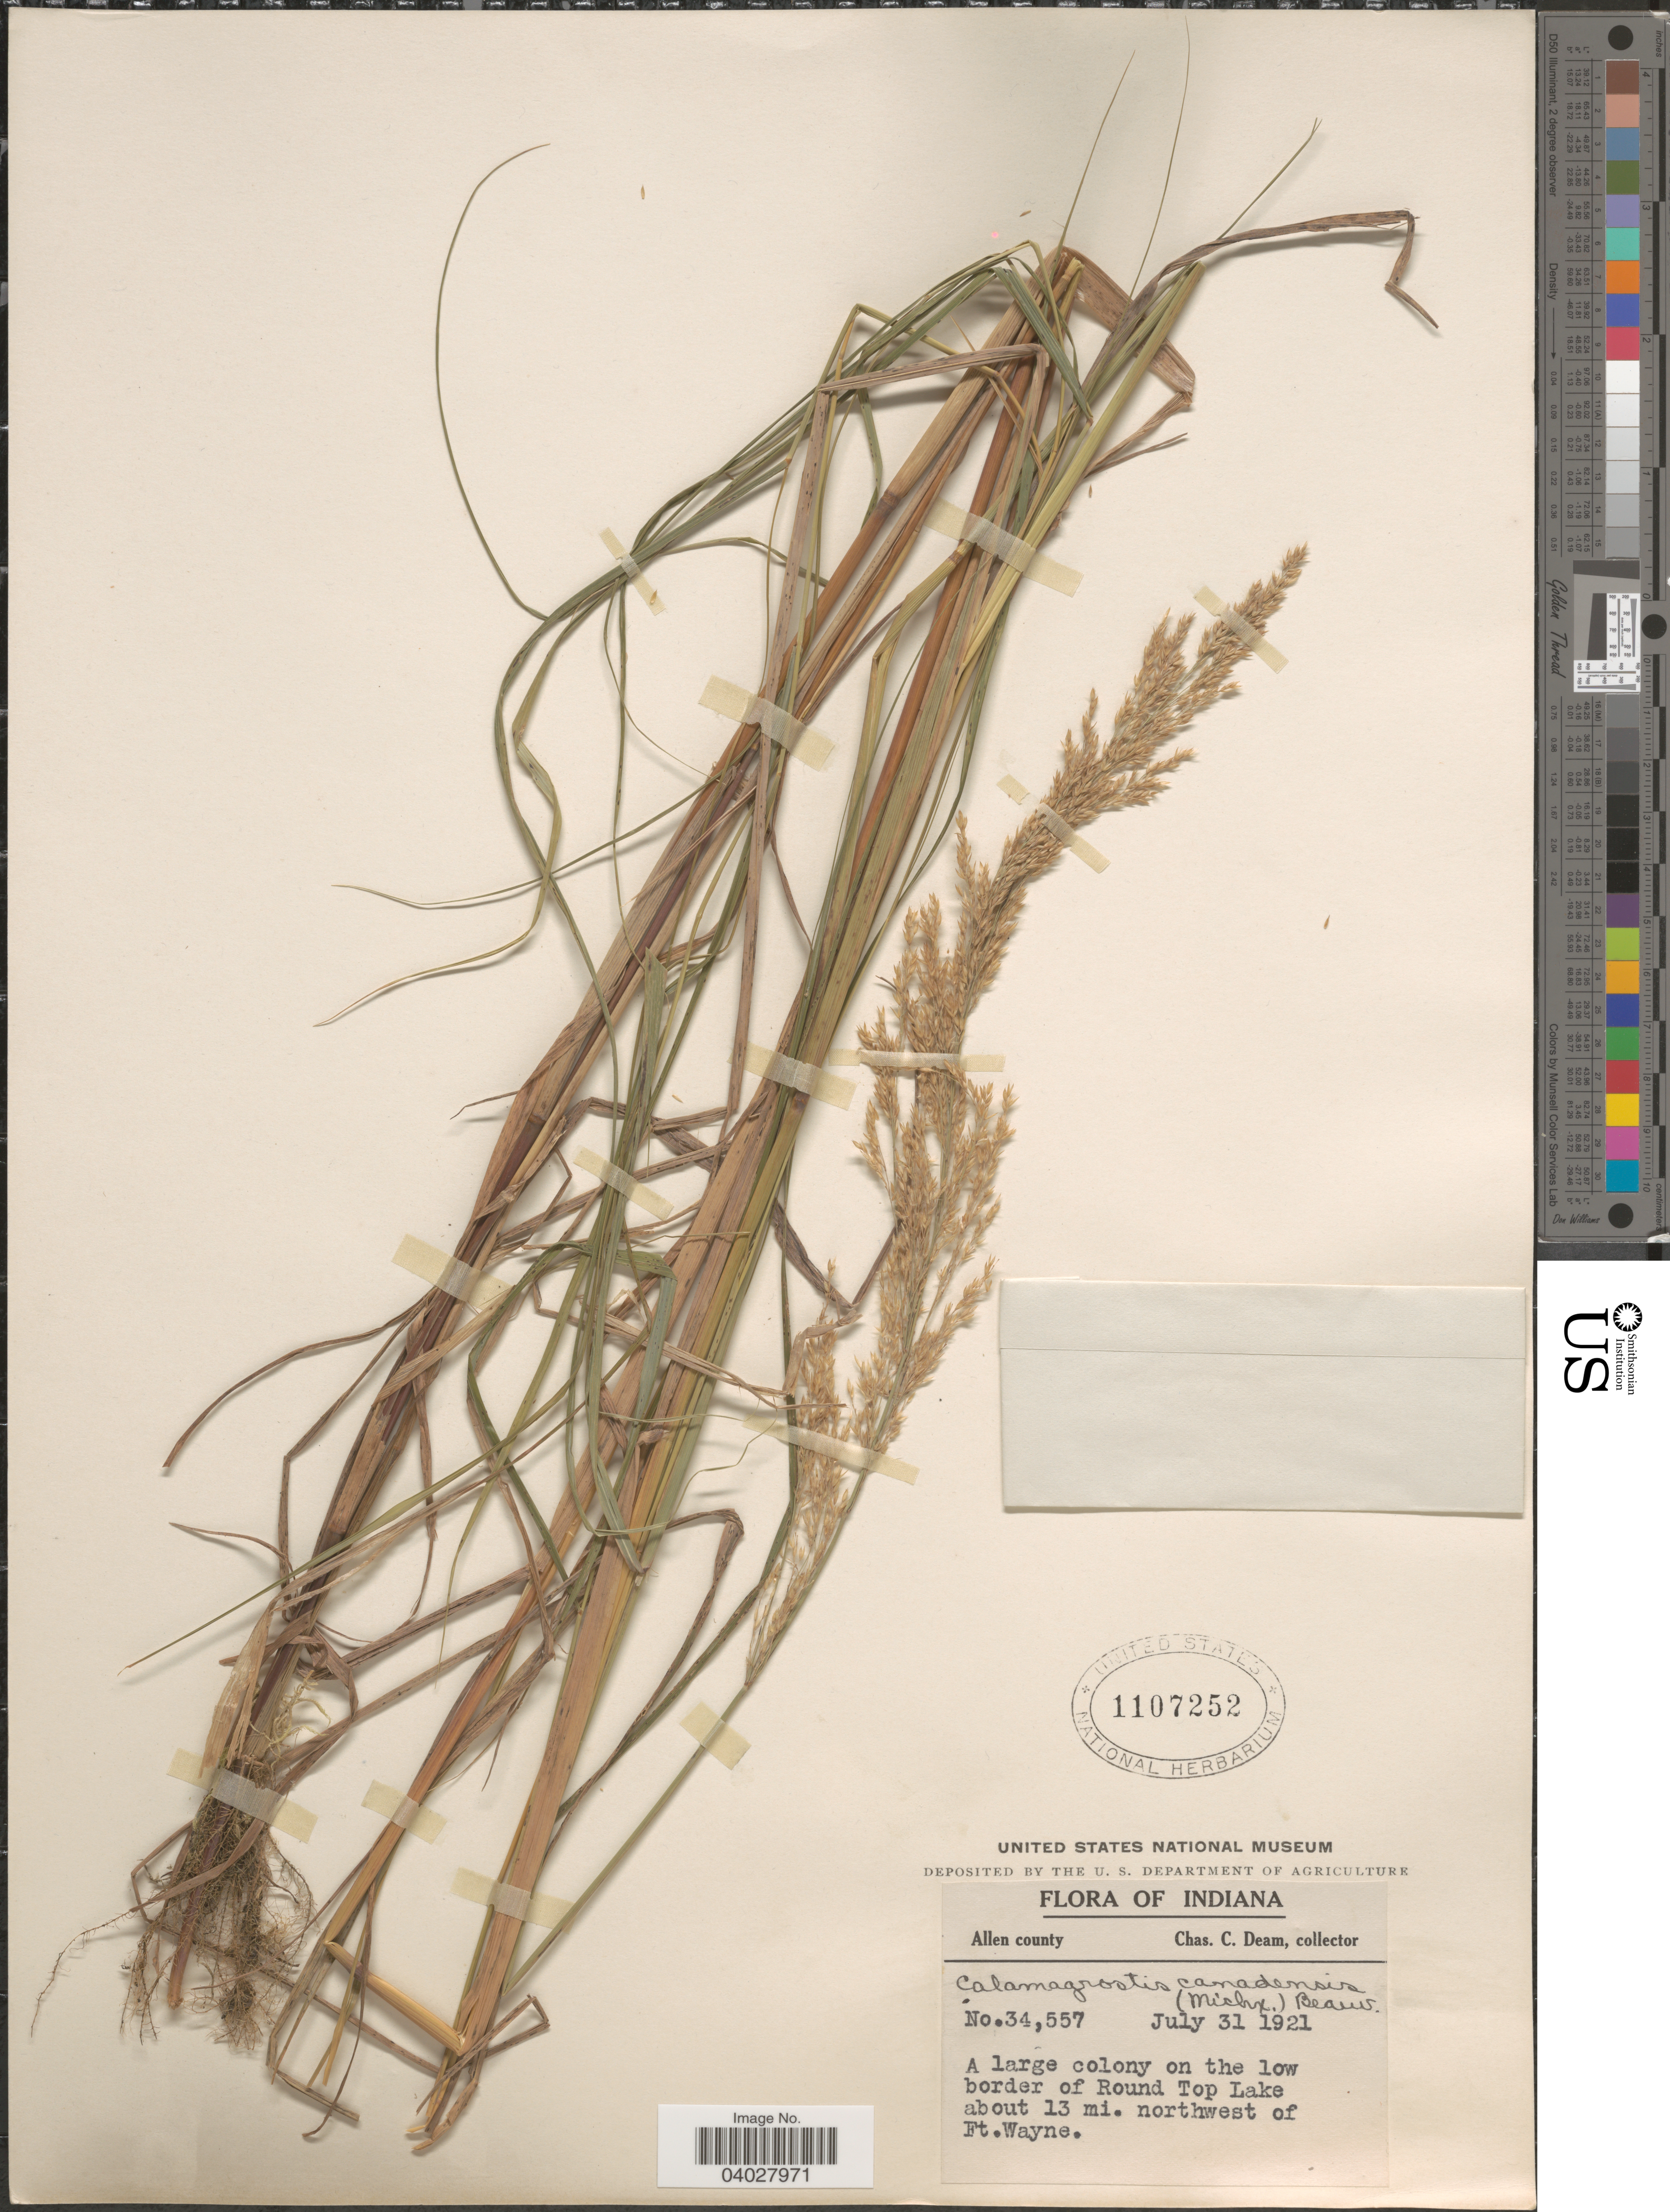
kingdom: Plantae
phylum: Tracheophyta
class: Liliopsida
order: Poales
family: Poaceae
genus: Calamagrostis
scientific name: Calamagrostis canadensis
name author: (Michx.) P. Beauv.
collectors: C. C. Deam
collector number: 34557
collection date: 1921-07-31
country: United States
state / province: Indiana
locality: Allen county. A large colony on the low border of Round Top Lake about 13 mi. northwest of Ft. Wayne.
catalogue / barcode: US 1107252